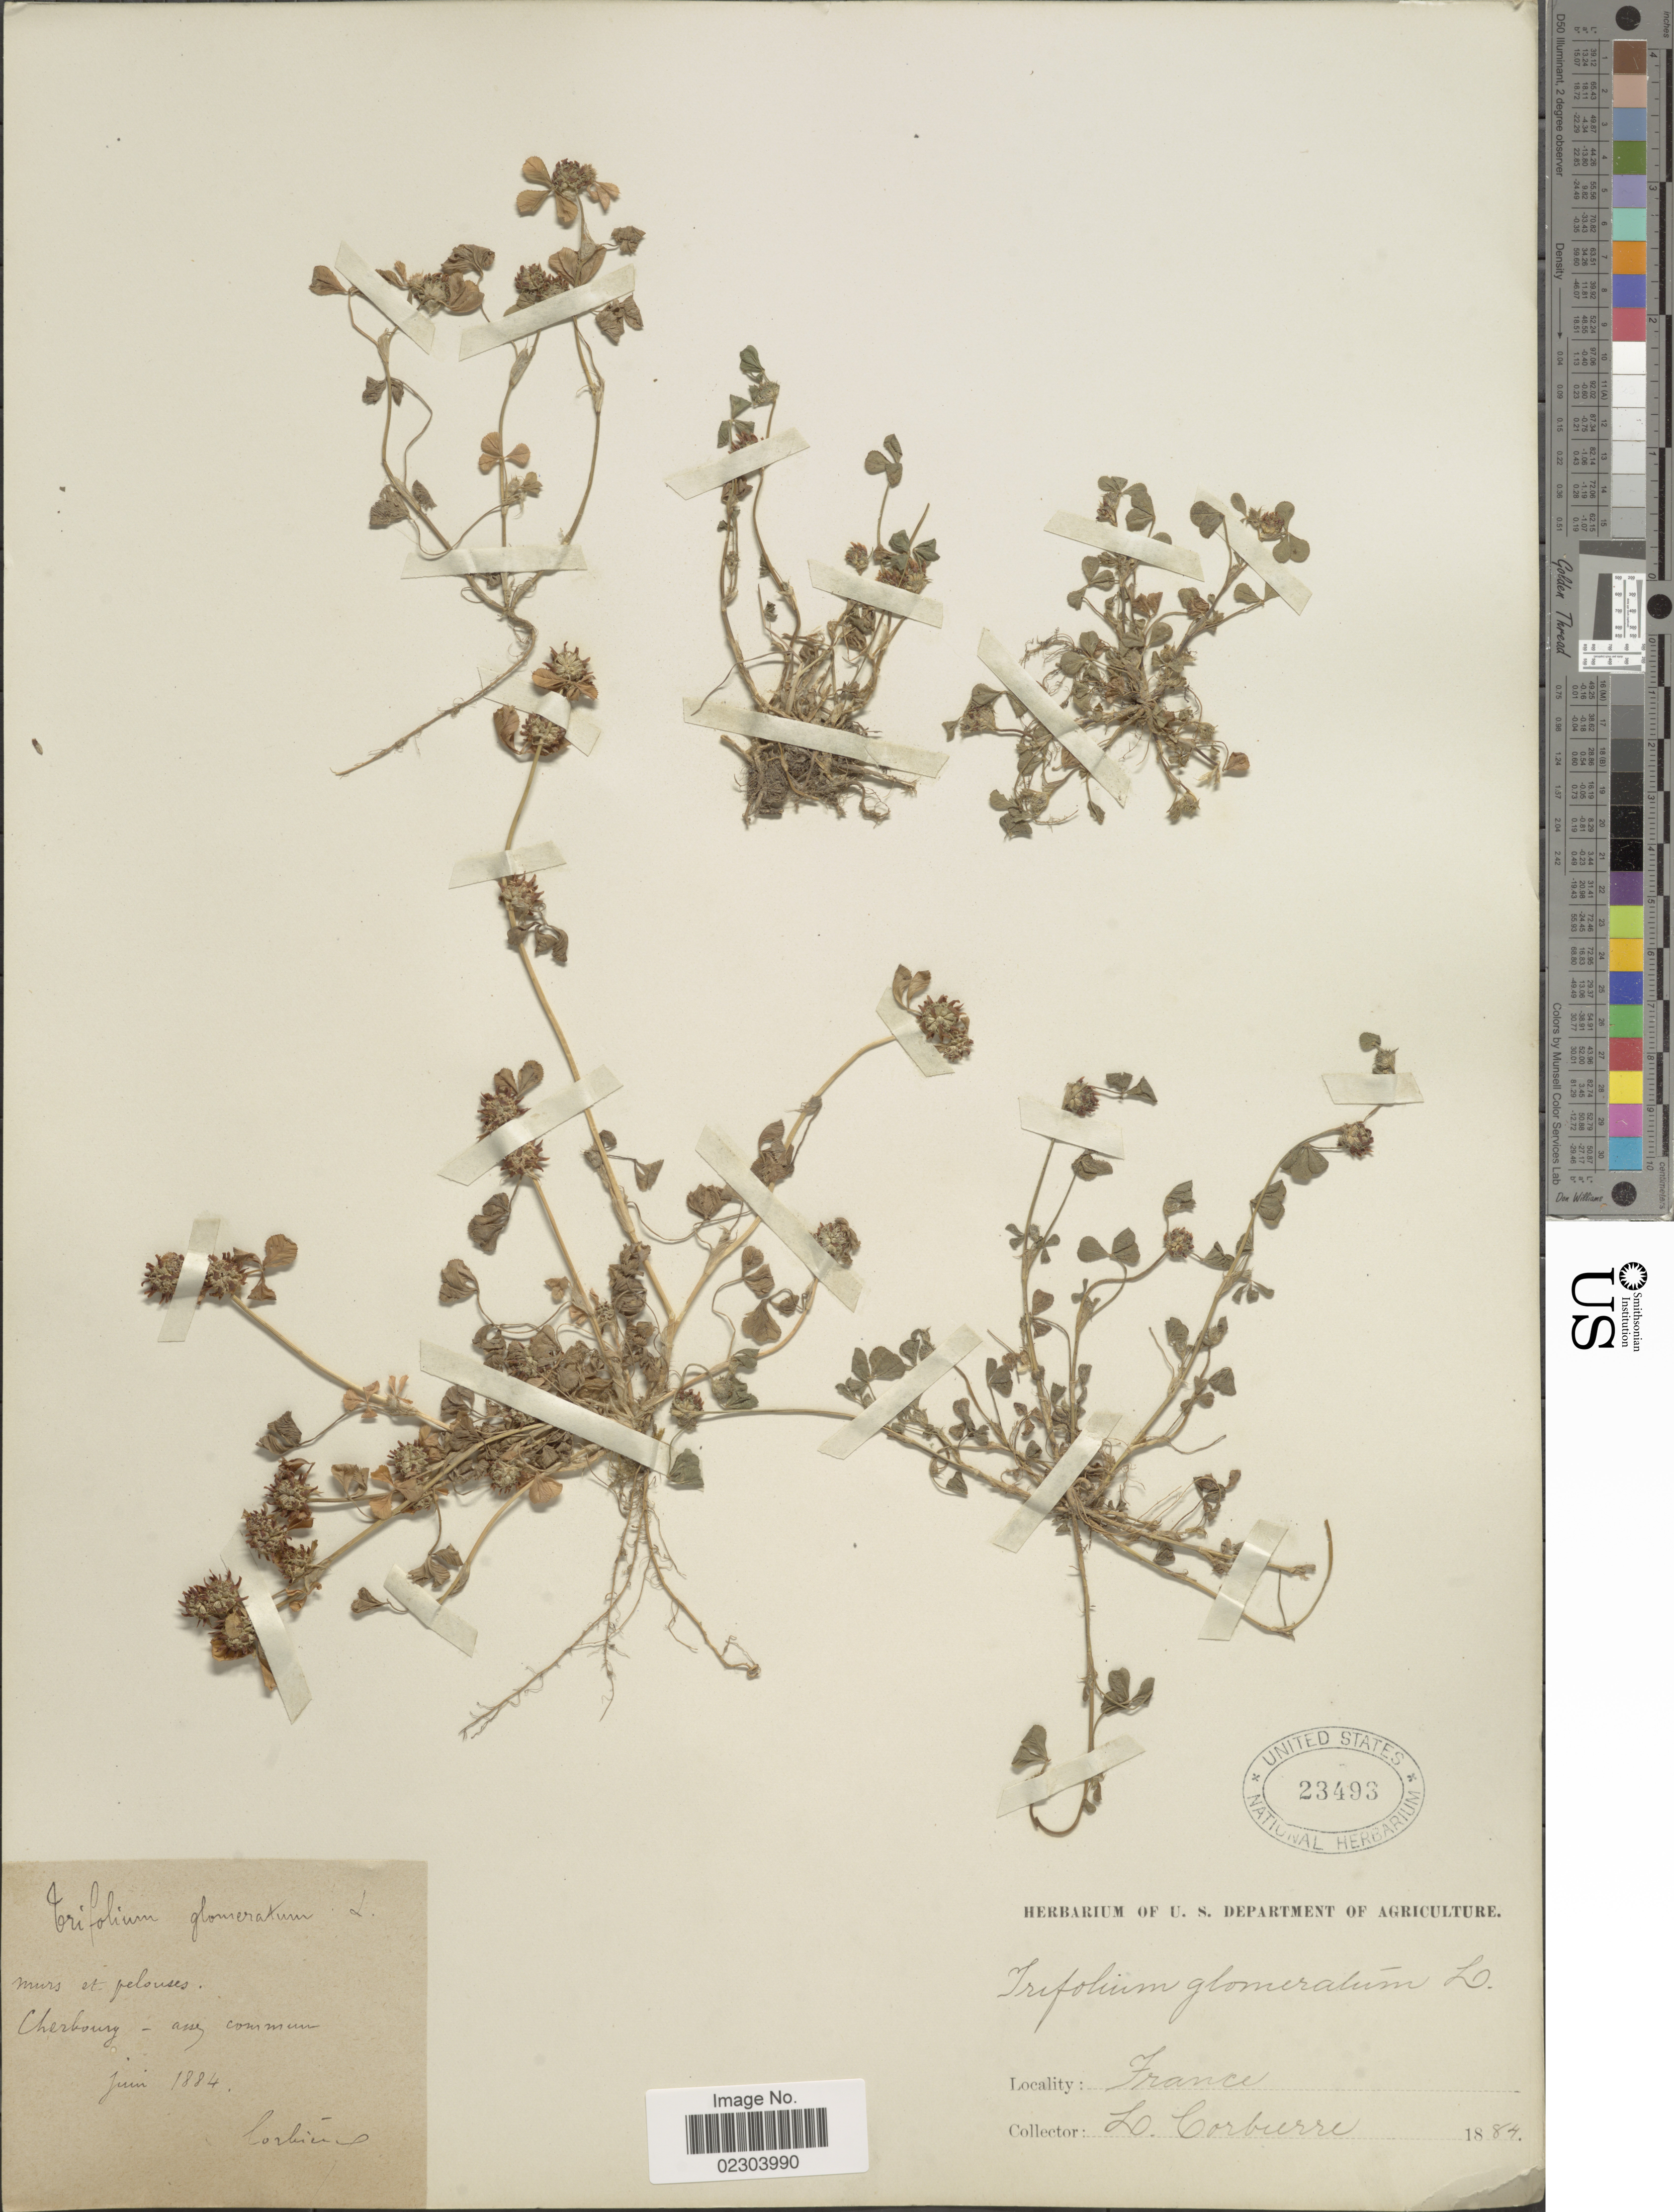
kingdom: Plantae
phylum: Tracheophyta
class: Magnoliopsida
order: Fabales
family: Fabaceae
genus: Trifolium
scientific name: Trifolium glomeratum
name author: L.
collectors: L. Corbière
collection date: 1884-06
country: France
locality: Cherbourg, asse commun [interpreted]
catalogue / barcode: US 23493